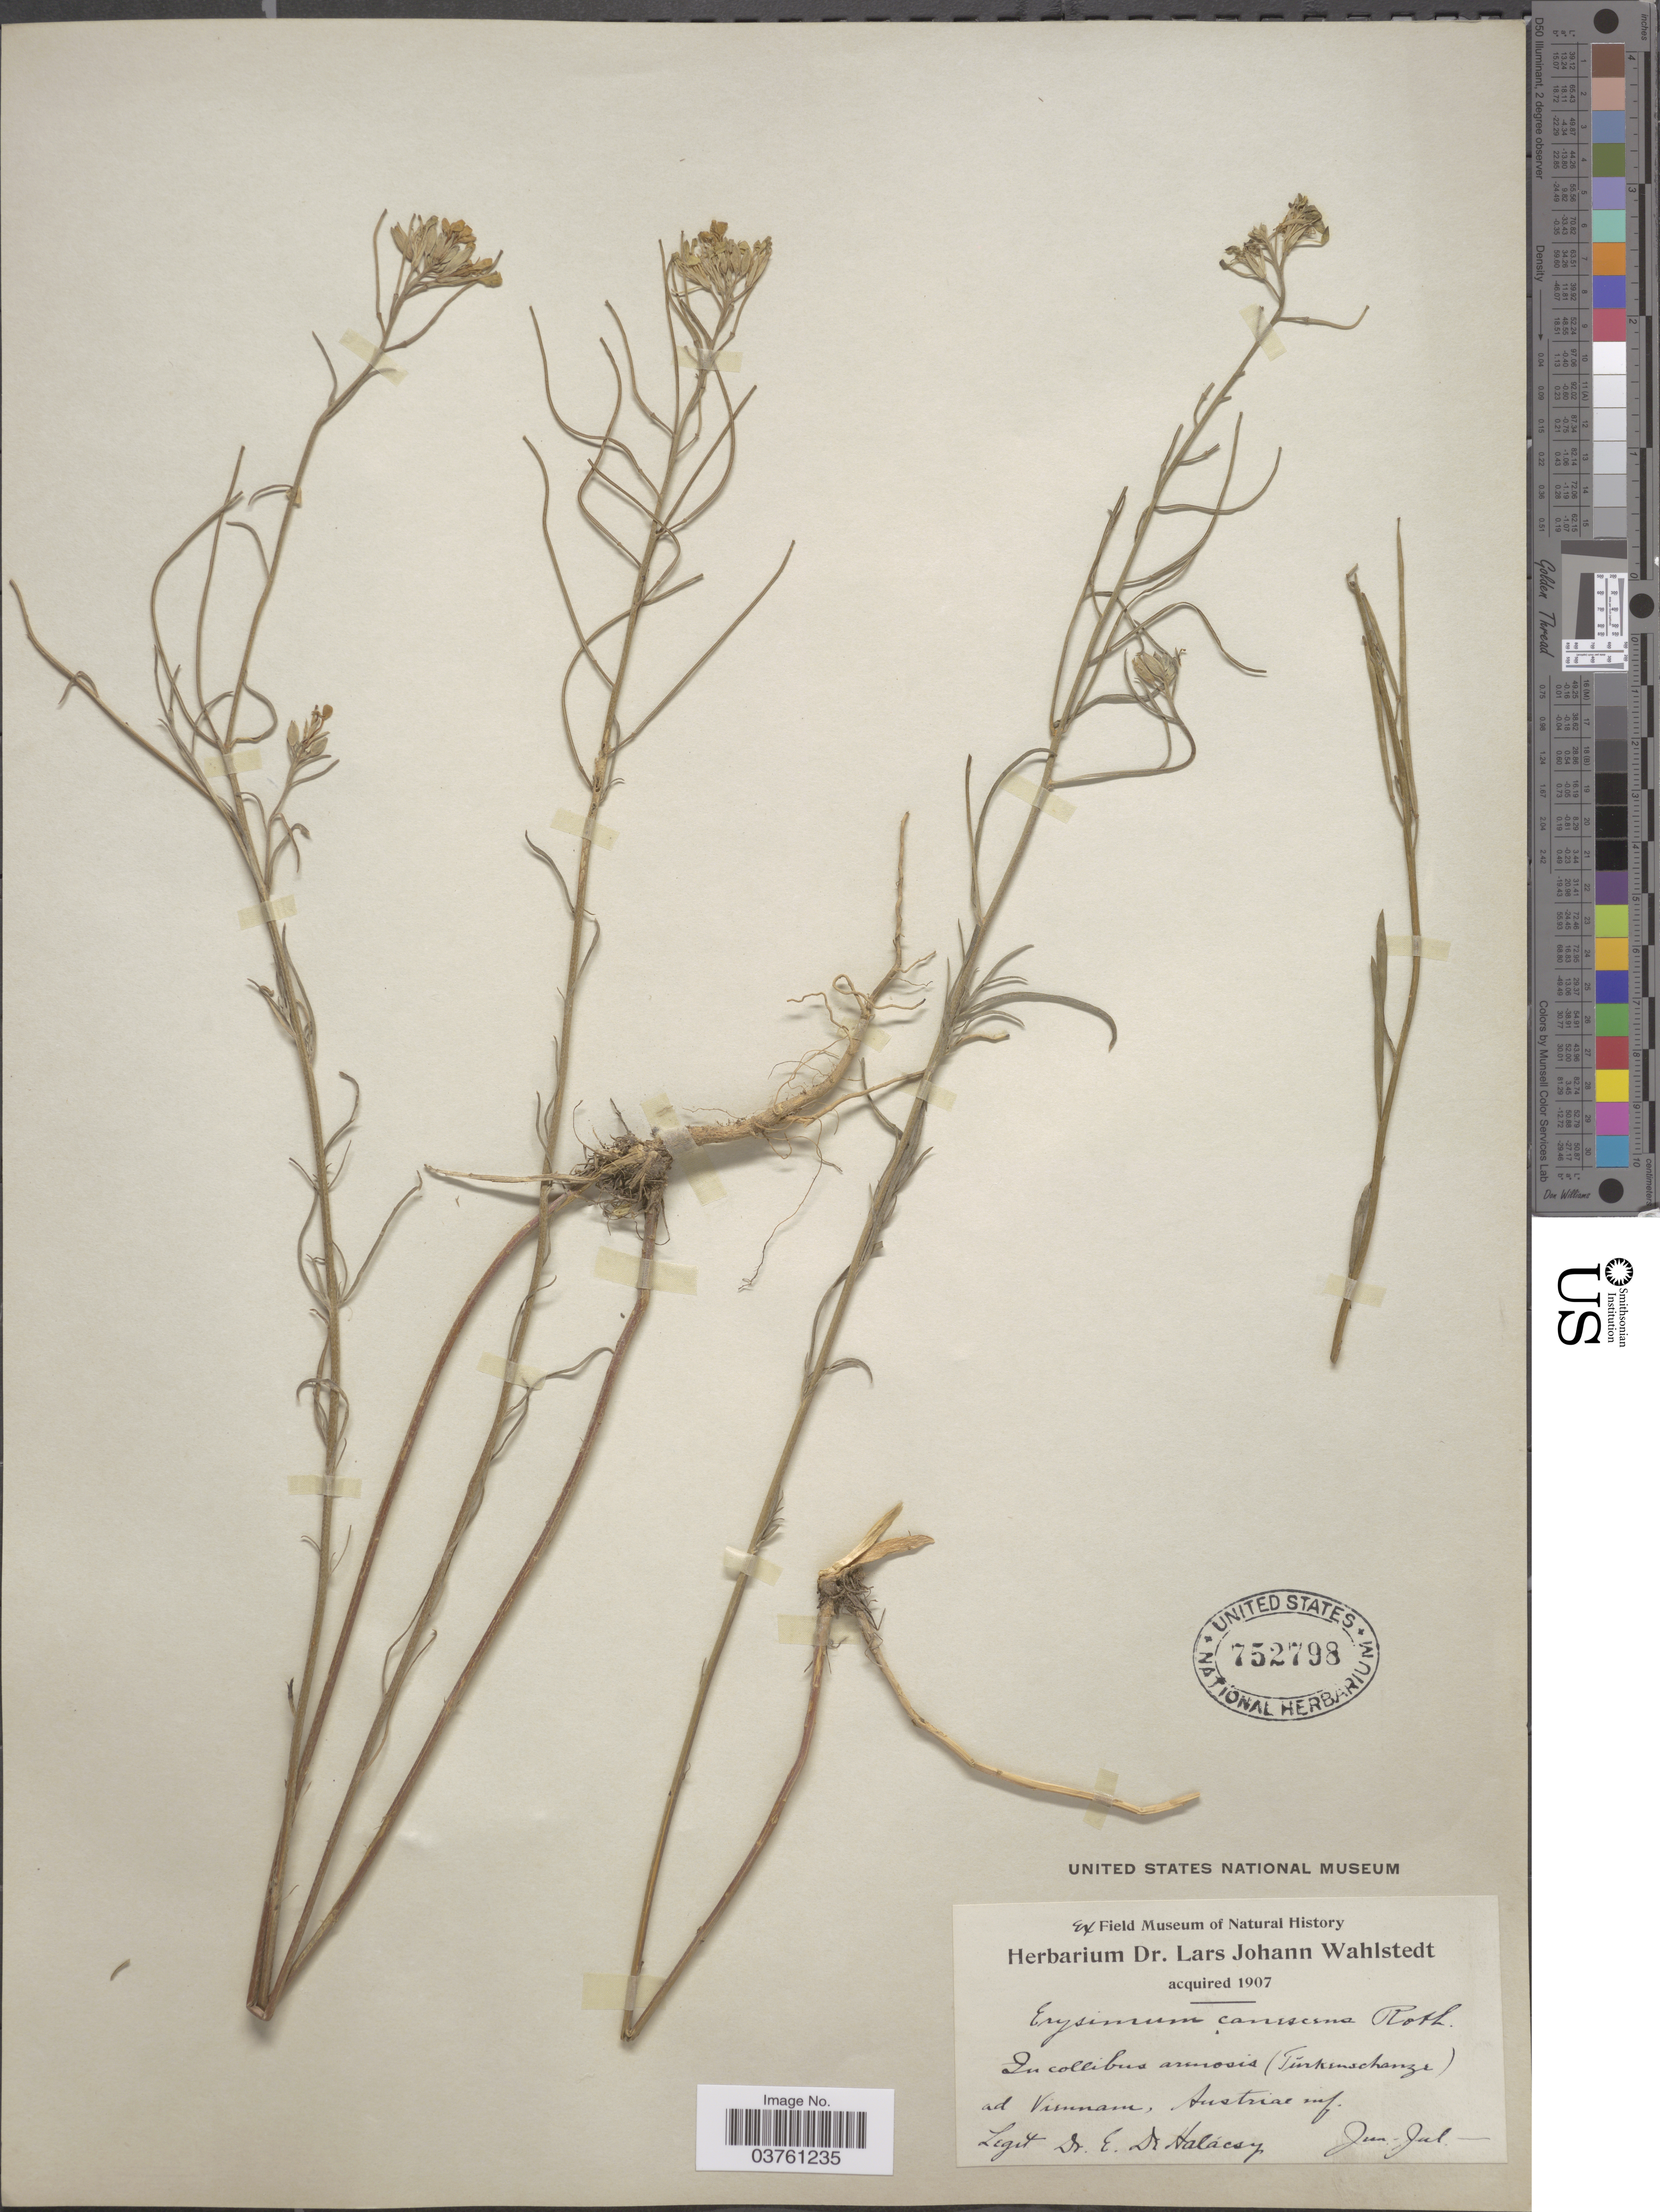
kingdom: Plantae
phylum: Tracheophyta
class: Magnoliopsida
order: Brassicales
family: Brassicaceae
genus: Erysimum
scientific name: Erysimum canescens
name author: Roth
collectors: E. von Halacsy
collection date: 1907-06/1907-07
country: Austria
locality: In collibus arenosis (Türkenschanze) ad Viennam, Austriae inf.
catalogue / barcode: US 752798